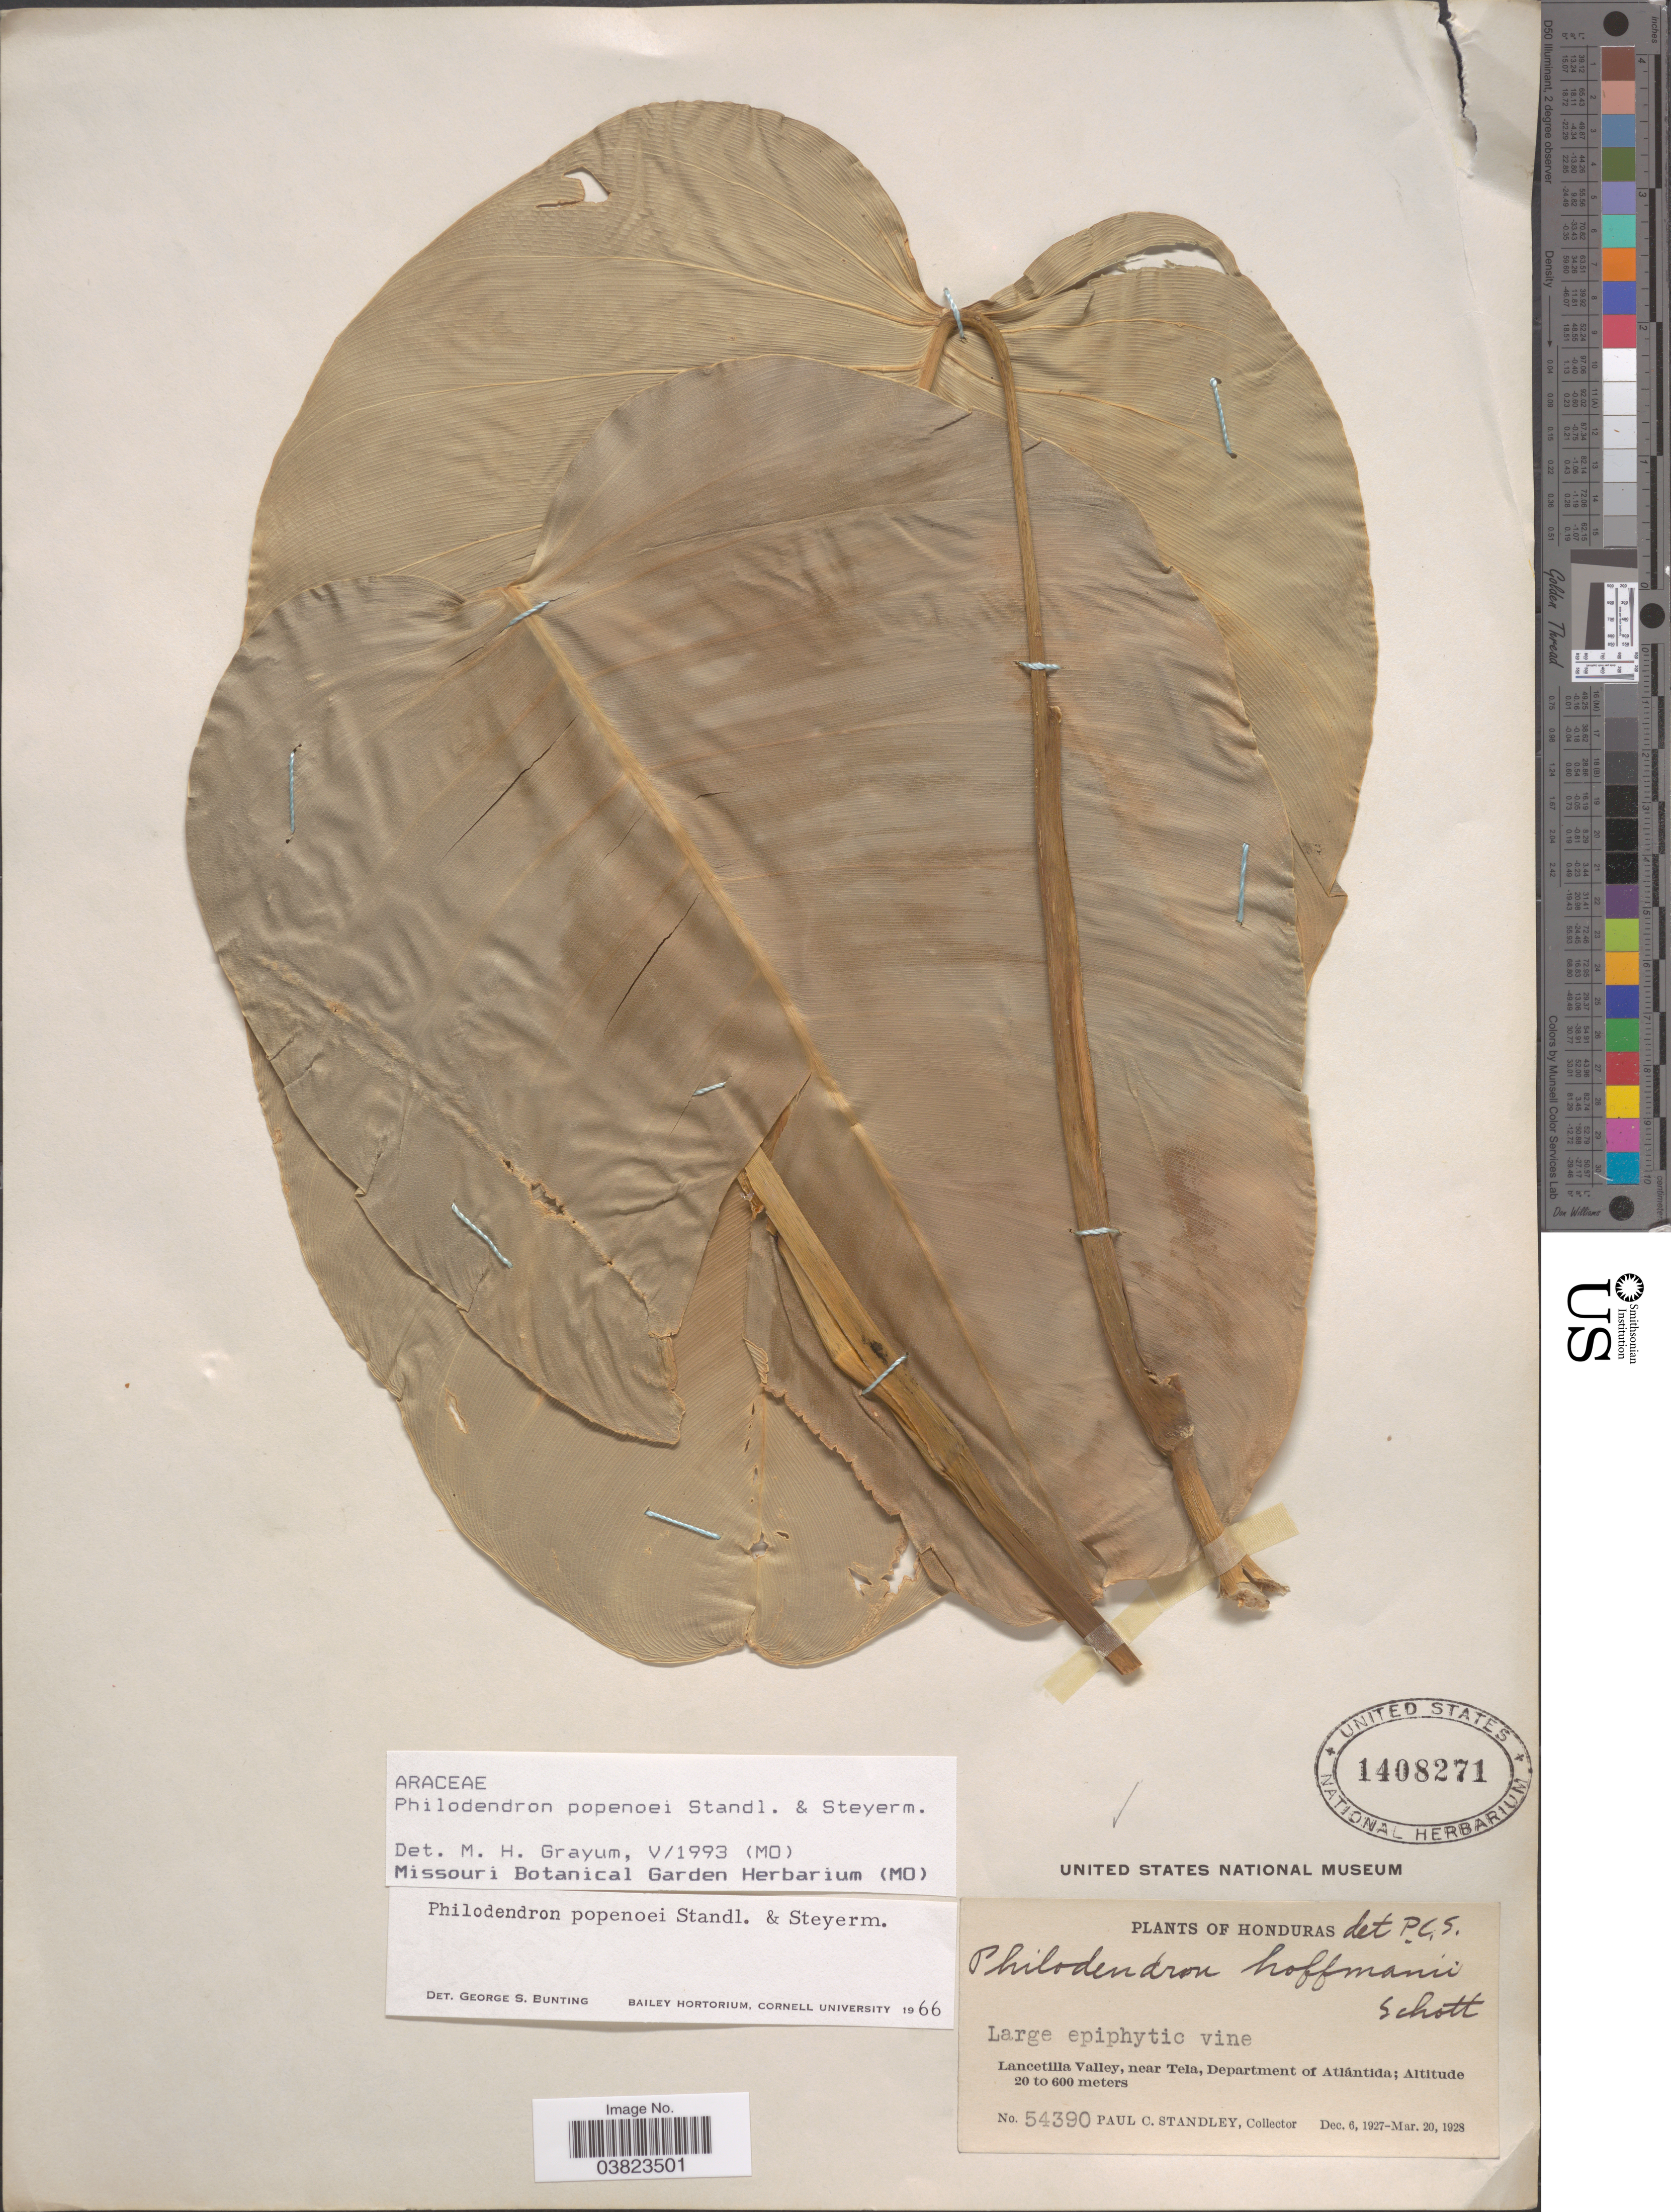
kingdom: Plantae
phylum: Tracheophyta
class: Liliopsida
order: Alismatales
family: Araceae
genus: Philodendron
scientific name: Philodendron popenoei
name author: Standl. & Steyerm. in Yunck.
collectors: P. C. Standley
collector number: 54390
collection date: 1927-12-06/1928-03-20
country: Honduras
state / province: Atlantida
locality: Lancetilla Valley, near Tela, Department of Atlántida.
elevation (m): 20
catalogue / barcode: US 1408271